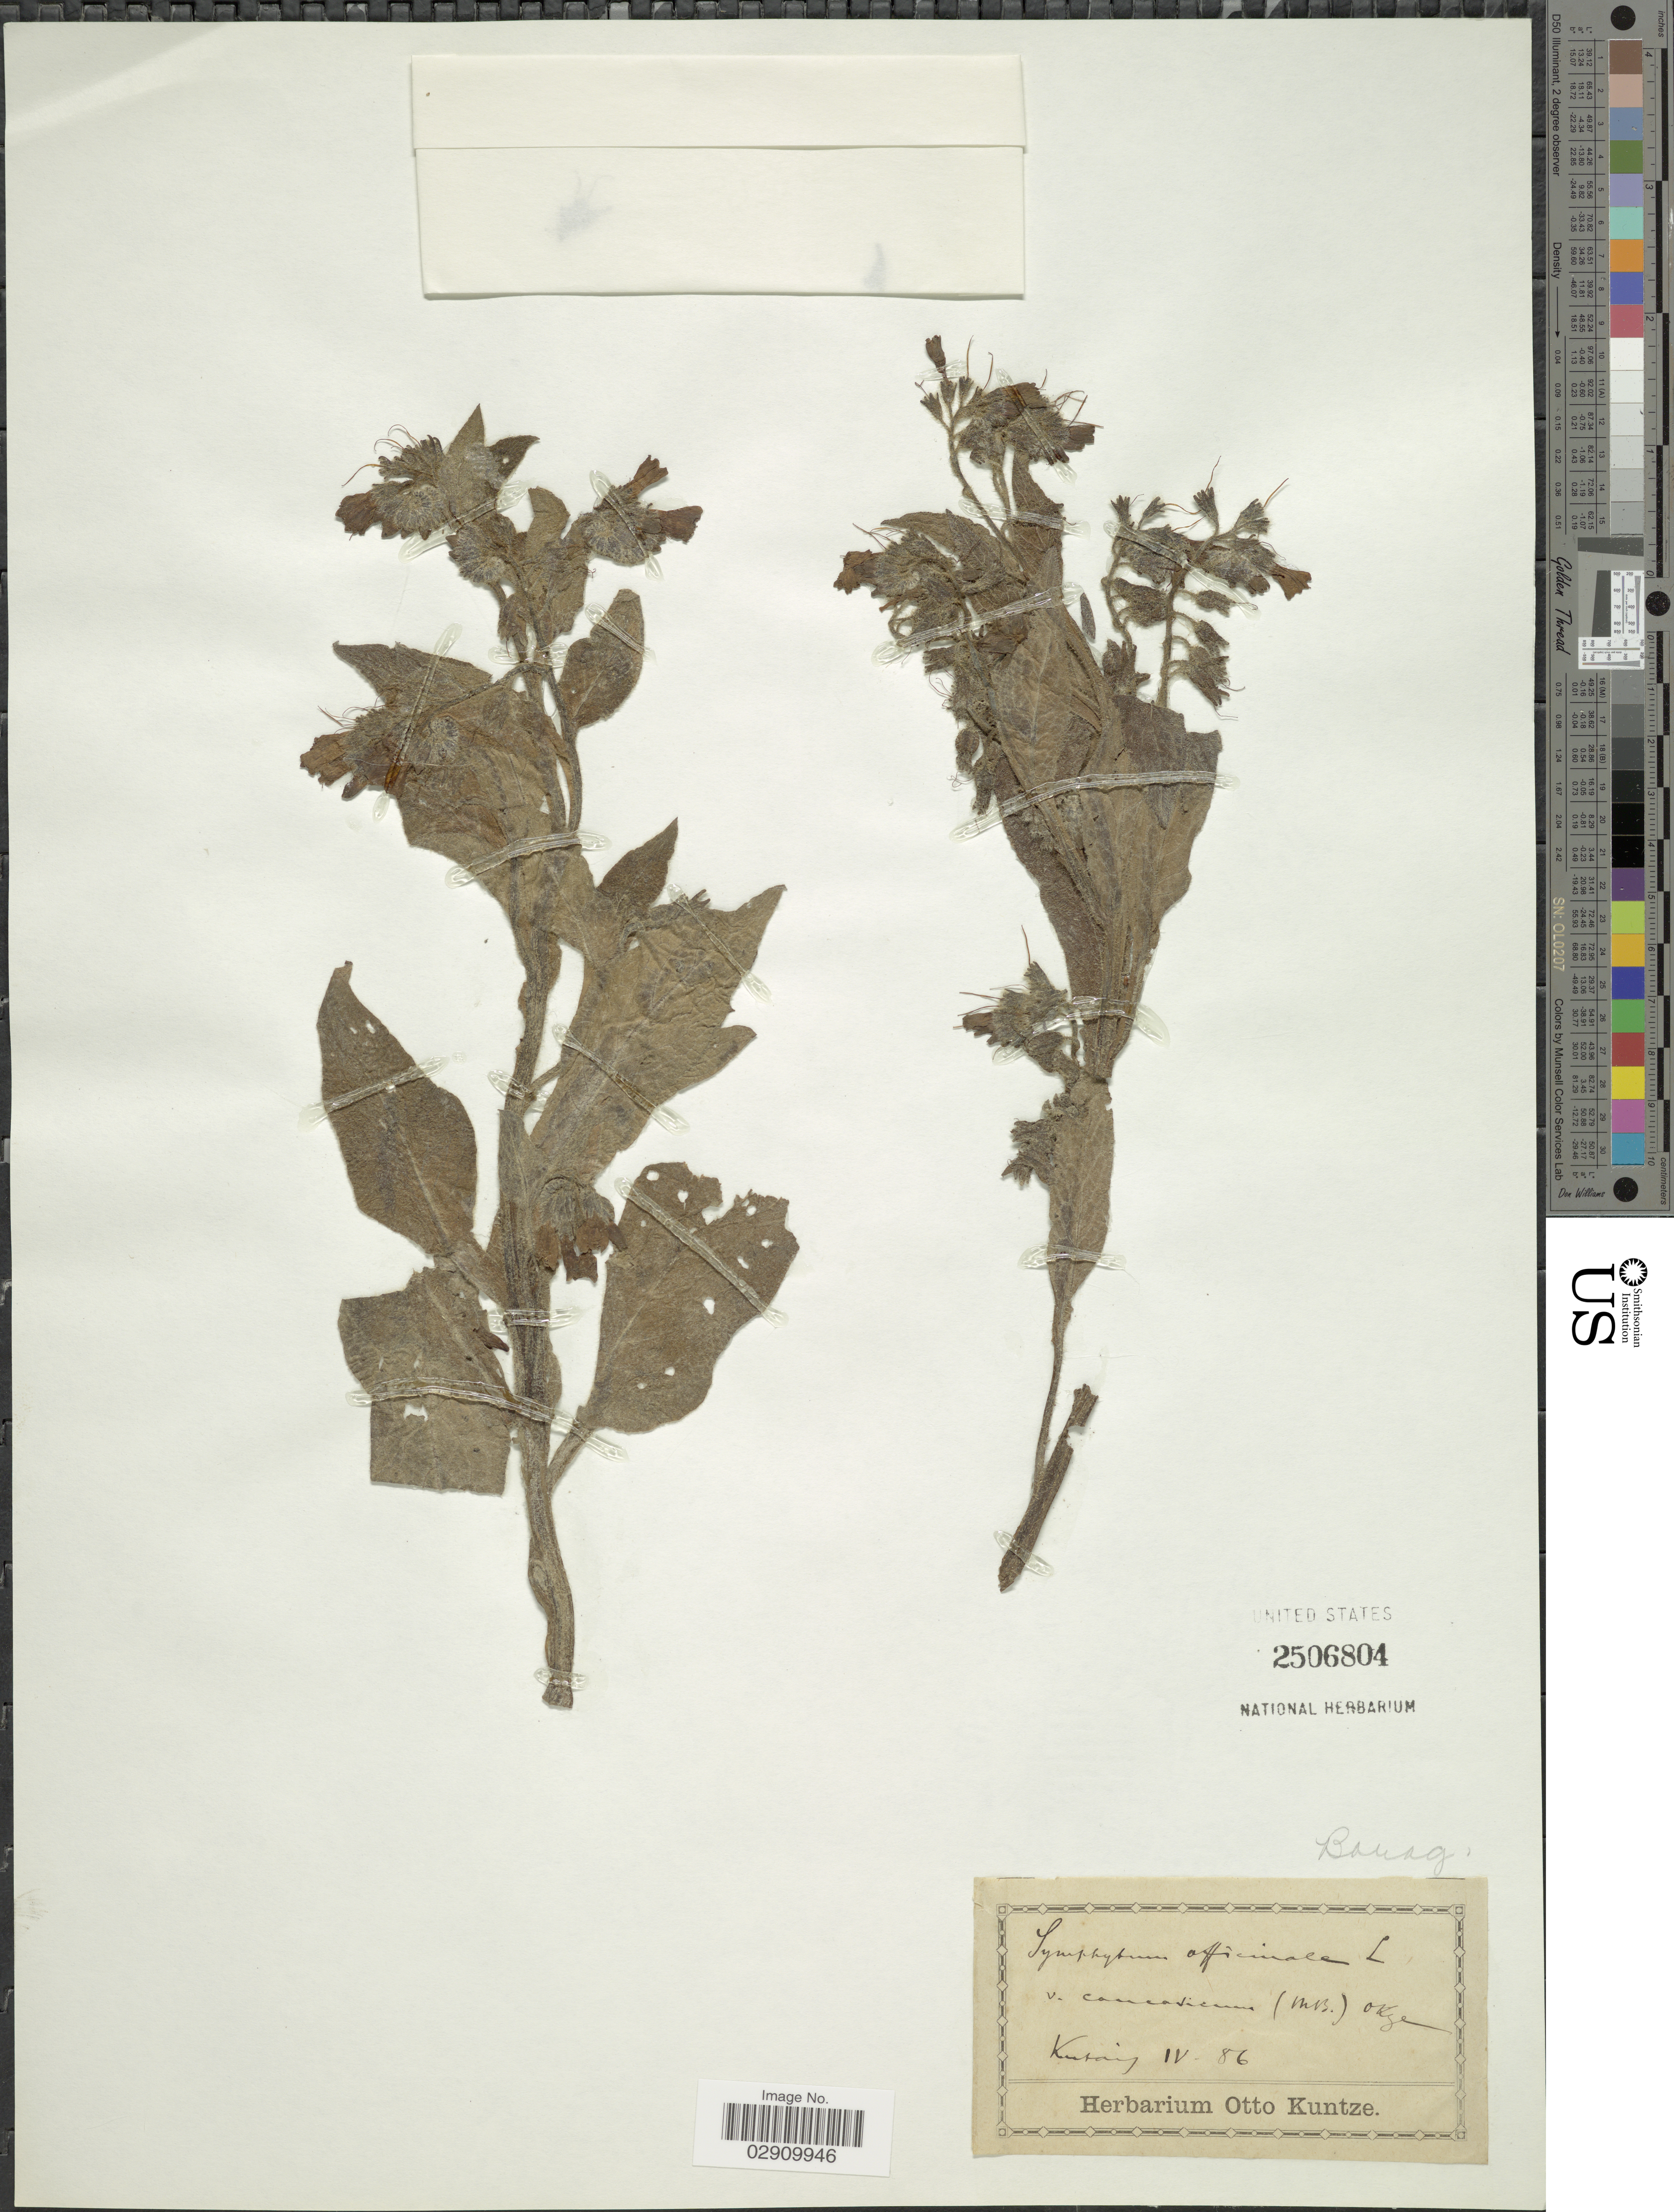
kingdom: Plantae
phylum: Tracheophyta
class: Magnoliopsida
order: Boraginales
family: Boraginaceae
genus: Symphytum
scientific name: Symphytum officinale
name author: L.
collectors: ex herb. Otto Kuntze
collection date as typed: Transcribed d/m/y: /4/86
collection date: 1886-04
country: Georgia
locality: Kutais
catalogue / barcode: US 2506804